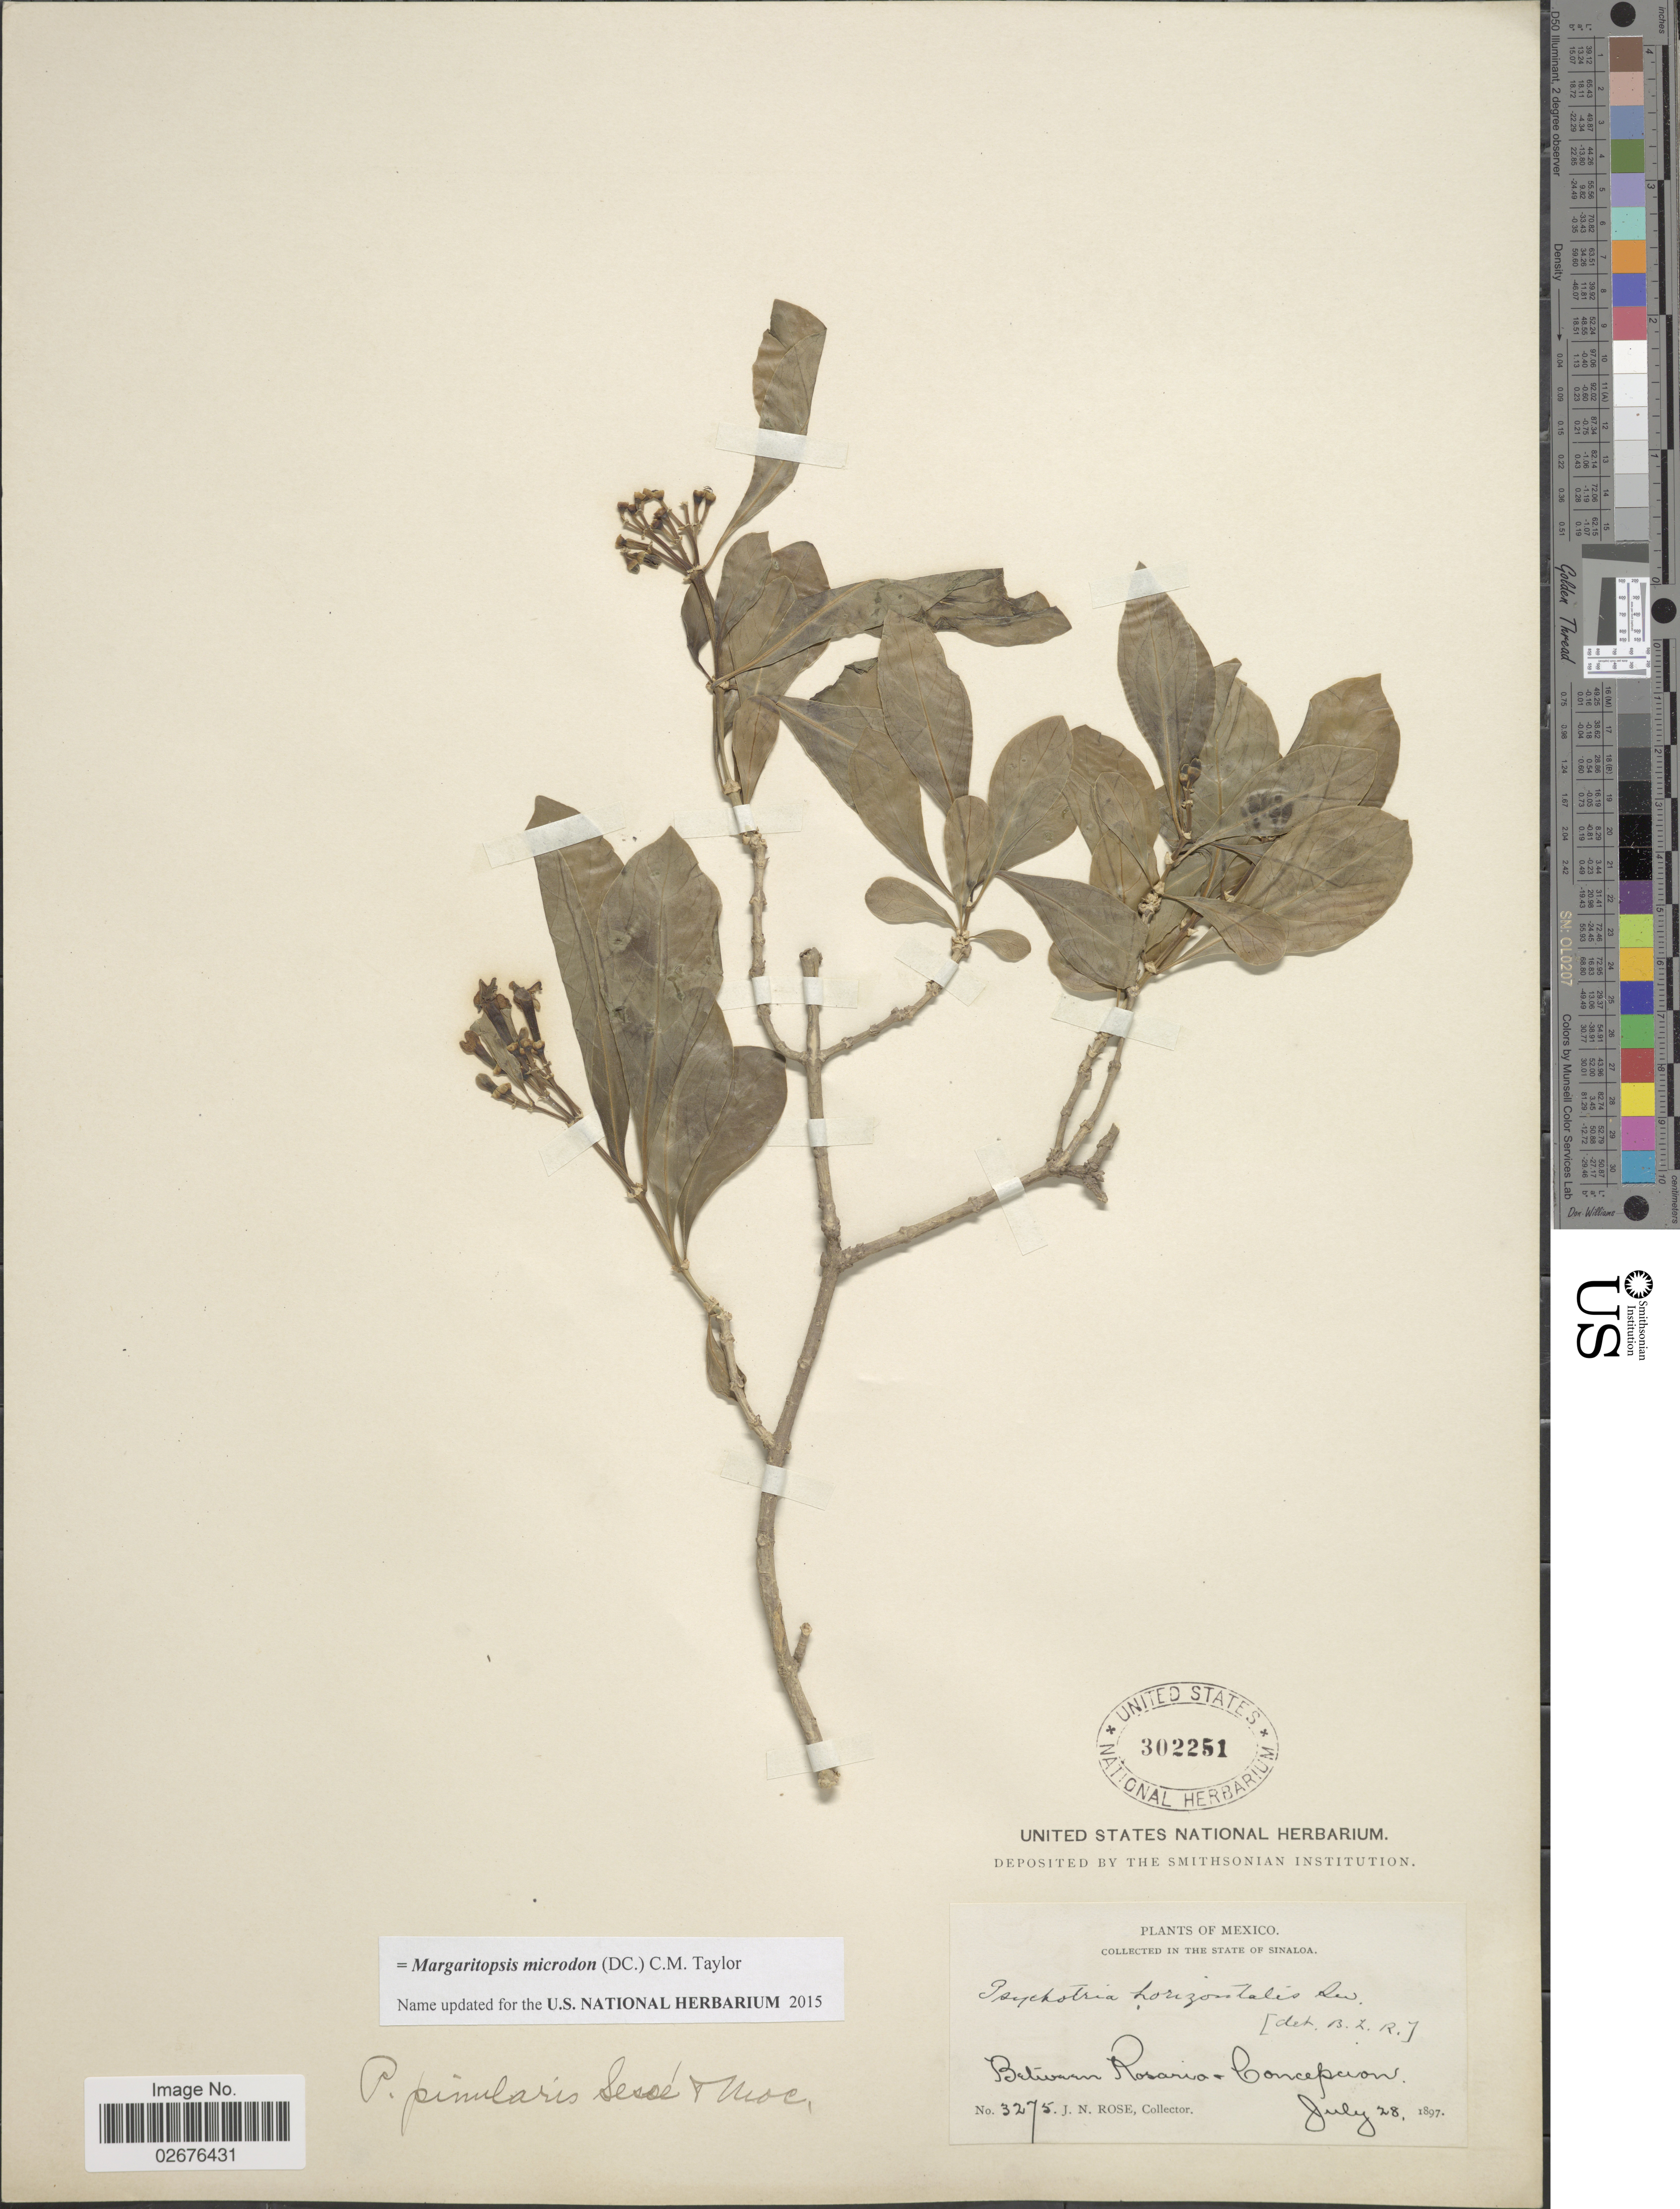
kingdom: Plantae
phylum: Tracheophyta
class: Magnoliopsida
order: Gentianales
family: Rubiaceae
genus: Margaritopsis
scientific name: Margaritopsis microdon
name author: (DC.) C.M. Taylor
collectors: J. N. Rose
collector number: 3275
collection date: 1897-07-28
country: Mexico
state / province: Sinaloa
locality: Between Rosario + Concepcion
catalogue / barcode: US 302251